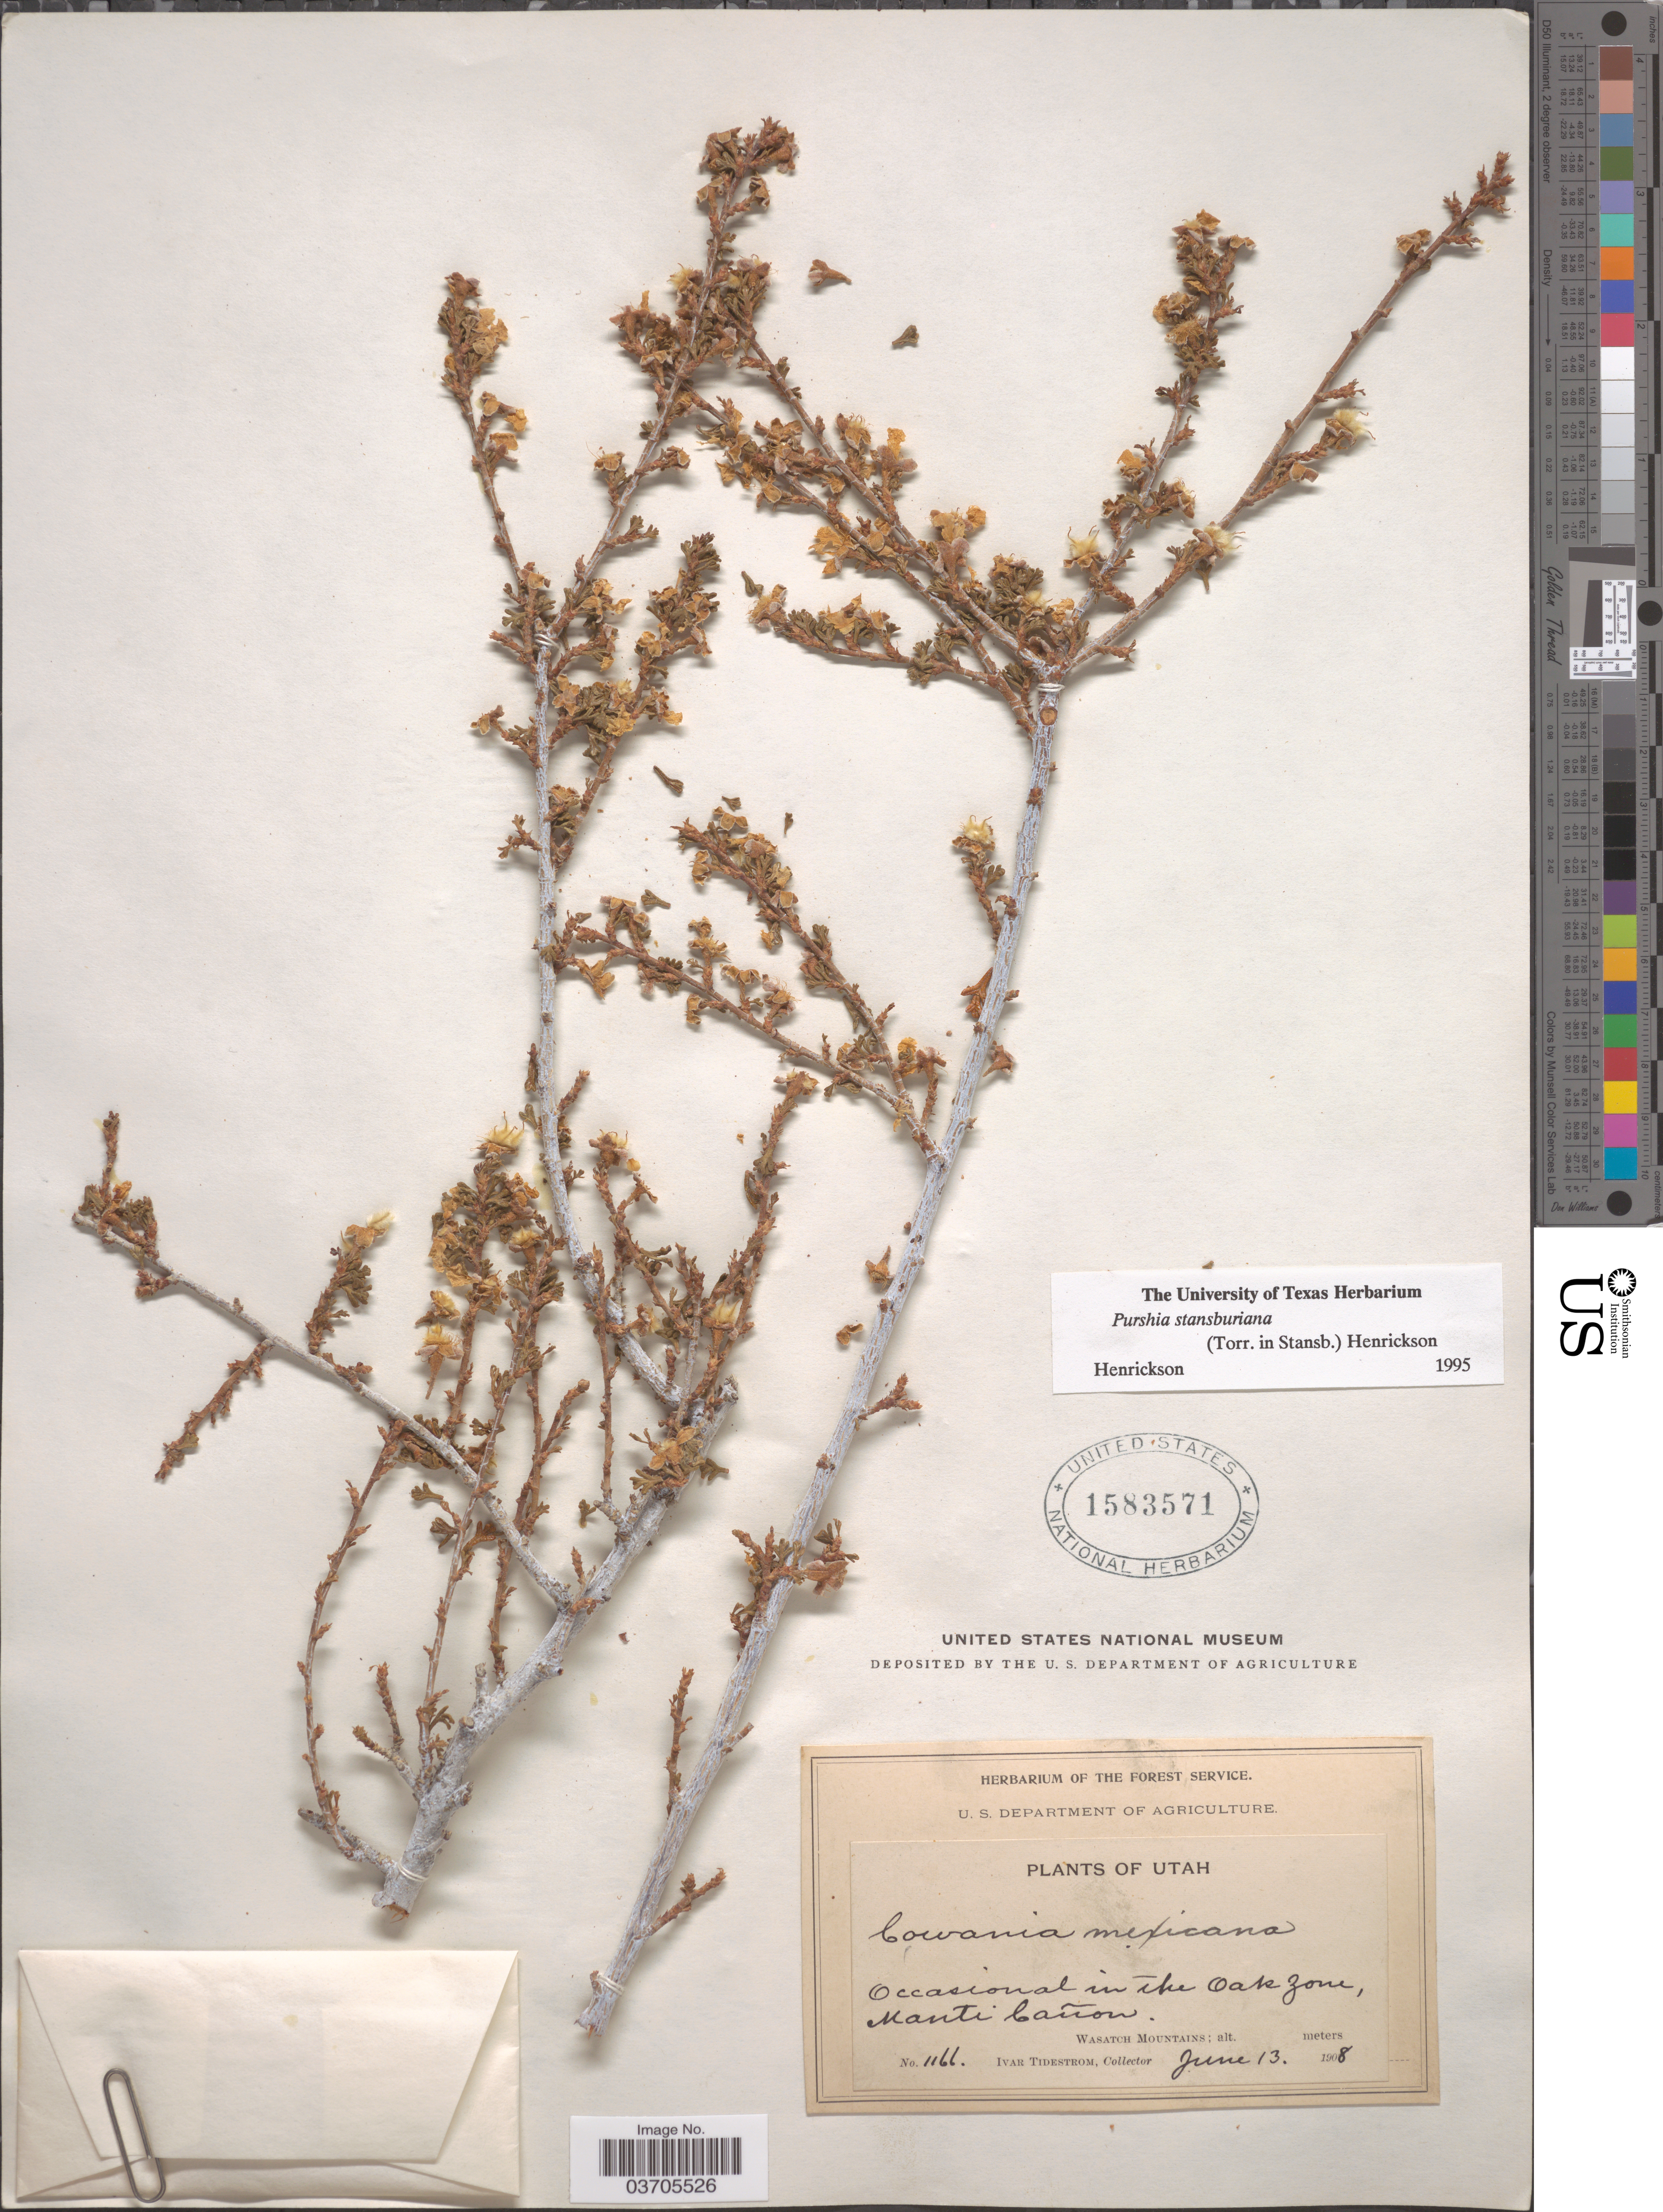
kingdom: Plantae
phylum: Tracheophyta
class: Magnoliopsida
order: Rosales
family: Rosaceae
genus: Purshia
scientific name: Purshia stansburyana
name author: (Torr.) Henrickson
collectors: I. F. Tidestrom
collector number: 1166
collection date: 1908-06-13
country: United States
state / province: Utah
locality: Occasional in the Oak Zone, Manti Cañon. Wasatch Mountains.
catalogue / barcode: US 1583571